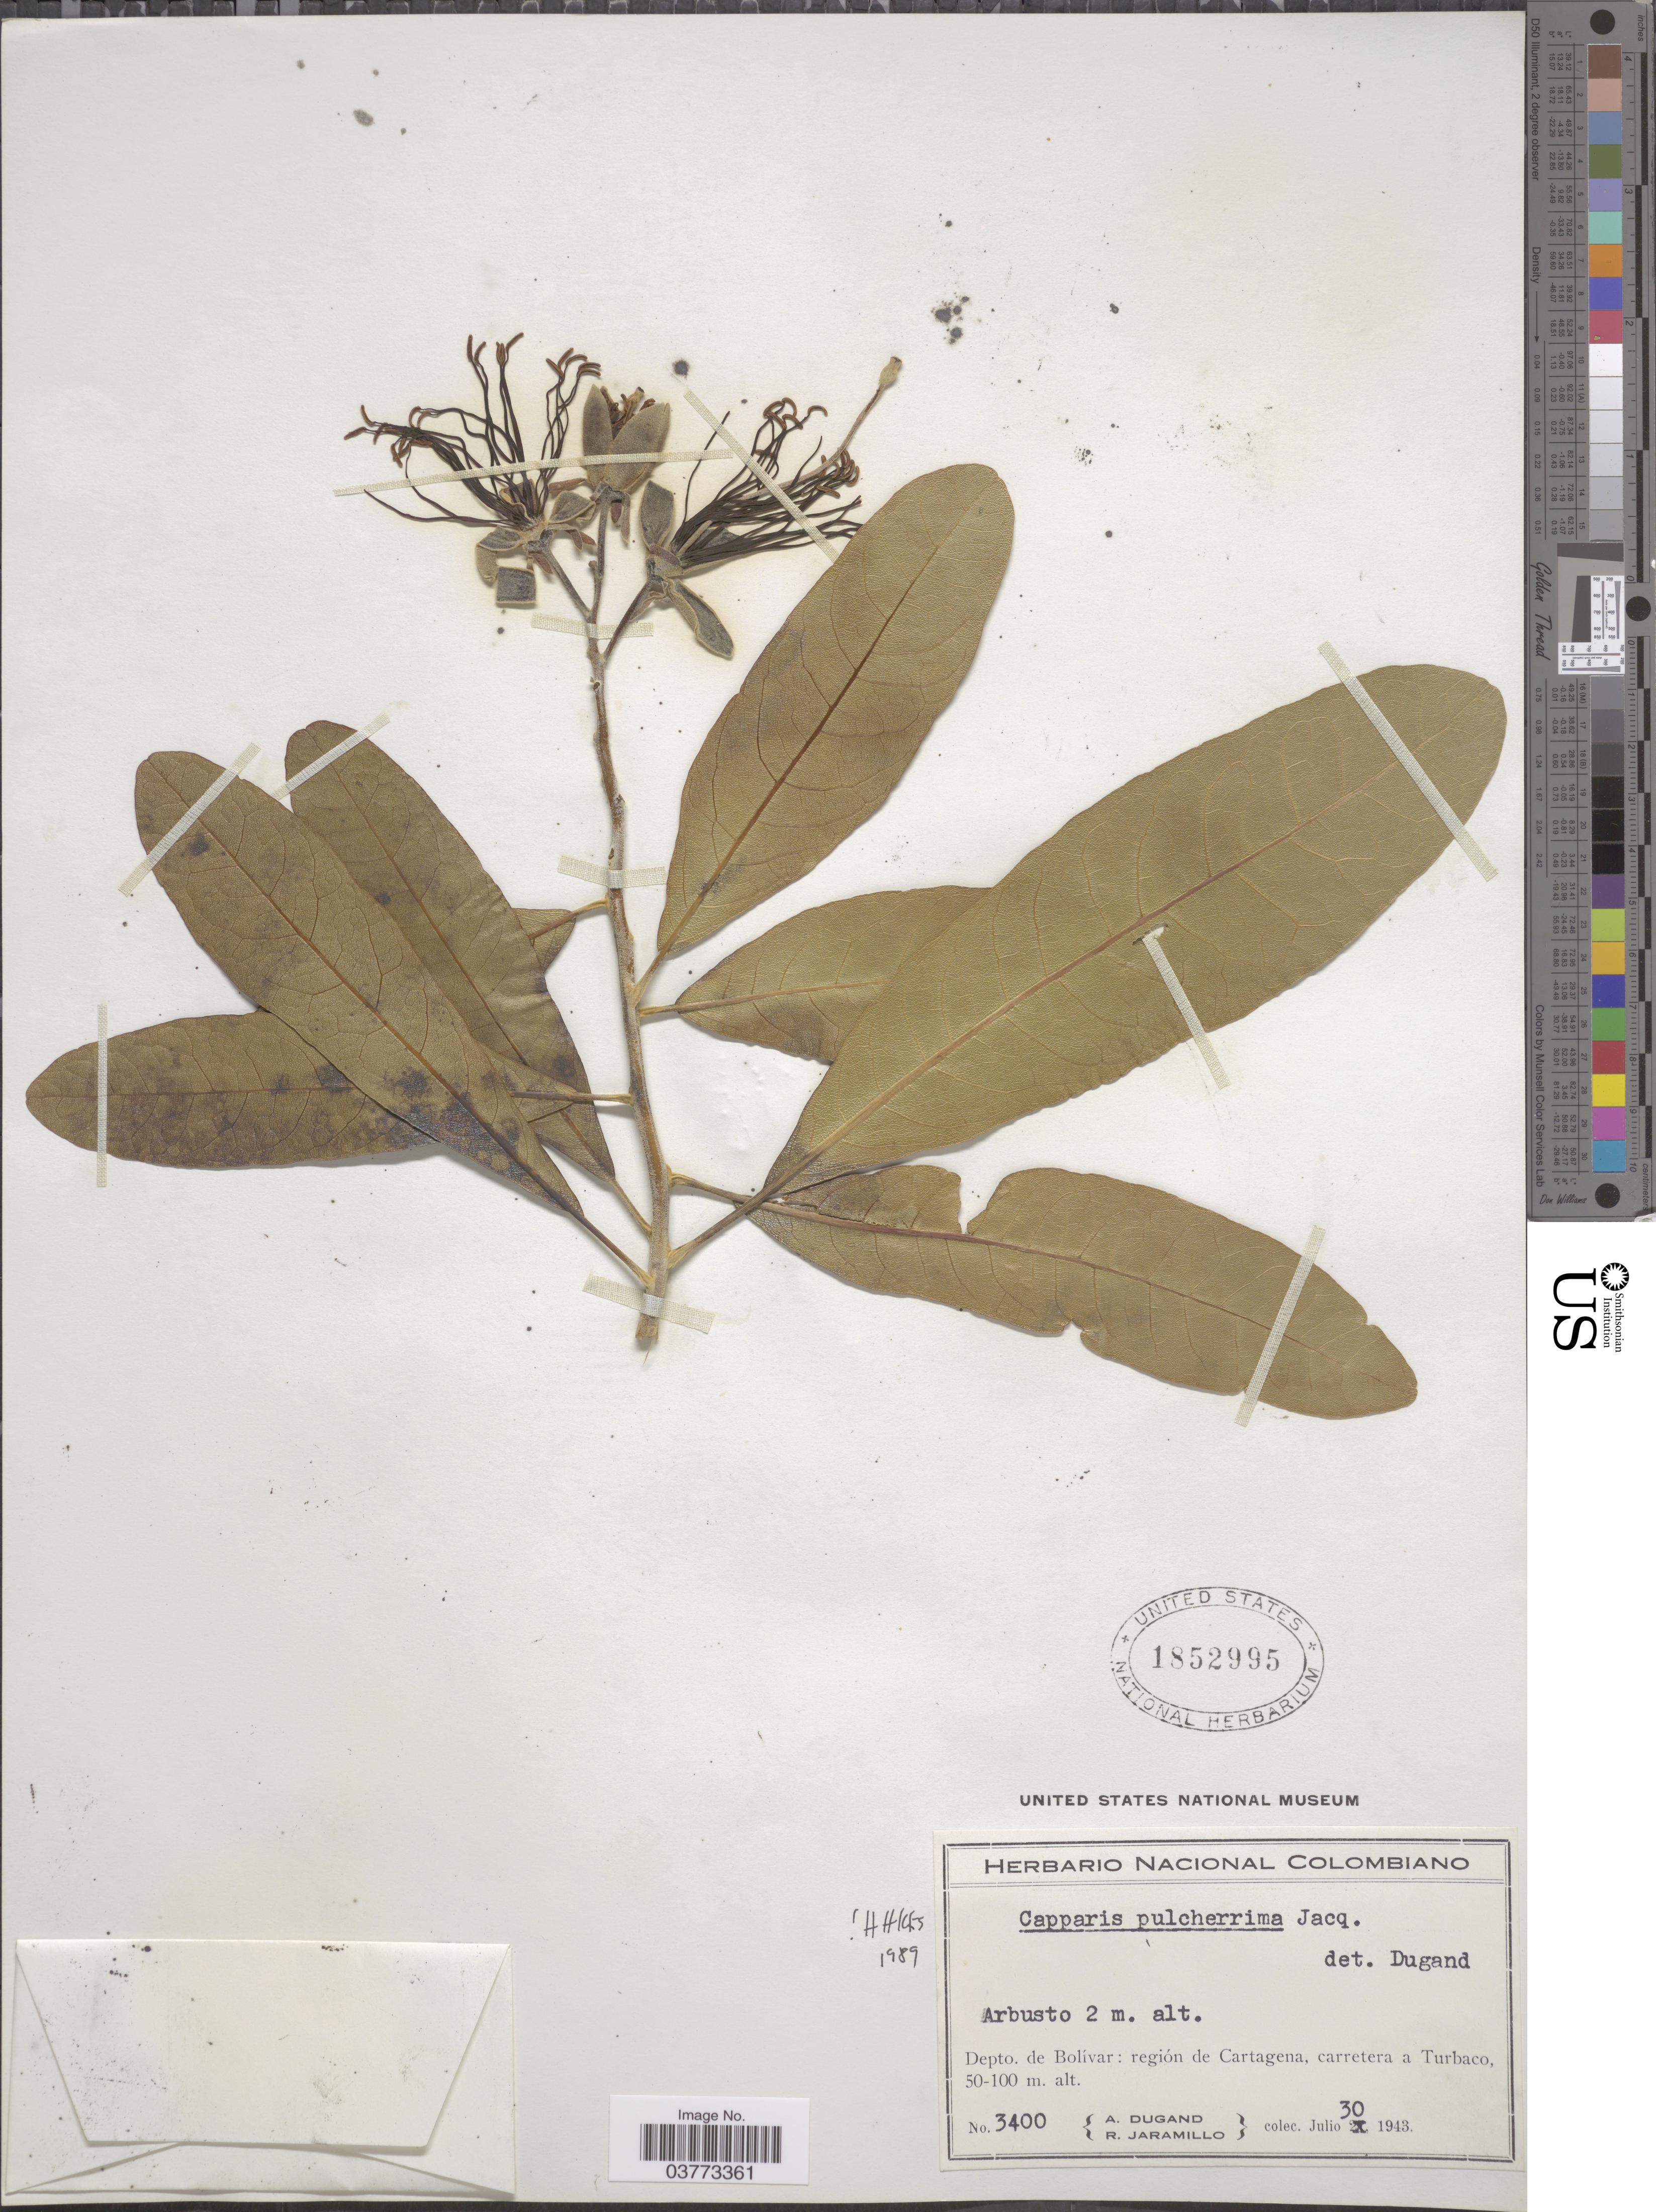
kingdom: Plantae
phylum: Tracheophyta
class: Magnoliopsida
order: Brassicales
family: Capparaceae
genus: Calanthea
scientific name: Calanthea pulcherrima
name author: (Jacq.) Miers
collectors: A. Dugand & R. Jaramillo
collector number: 3400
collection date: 1943-07-30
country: Colombia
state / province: Bolívar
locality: Depto. de Bolívar: región de Cartagena, carretera a Turbaco.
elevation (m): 50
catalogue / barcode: US 1852995